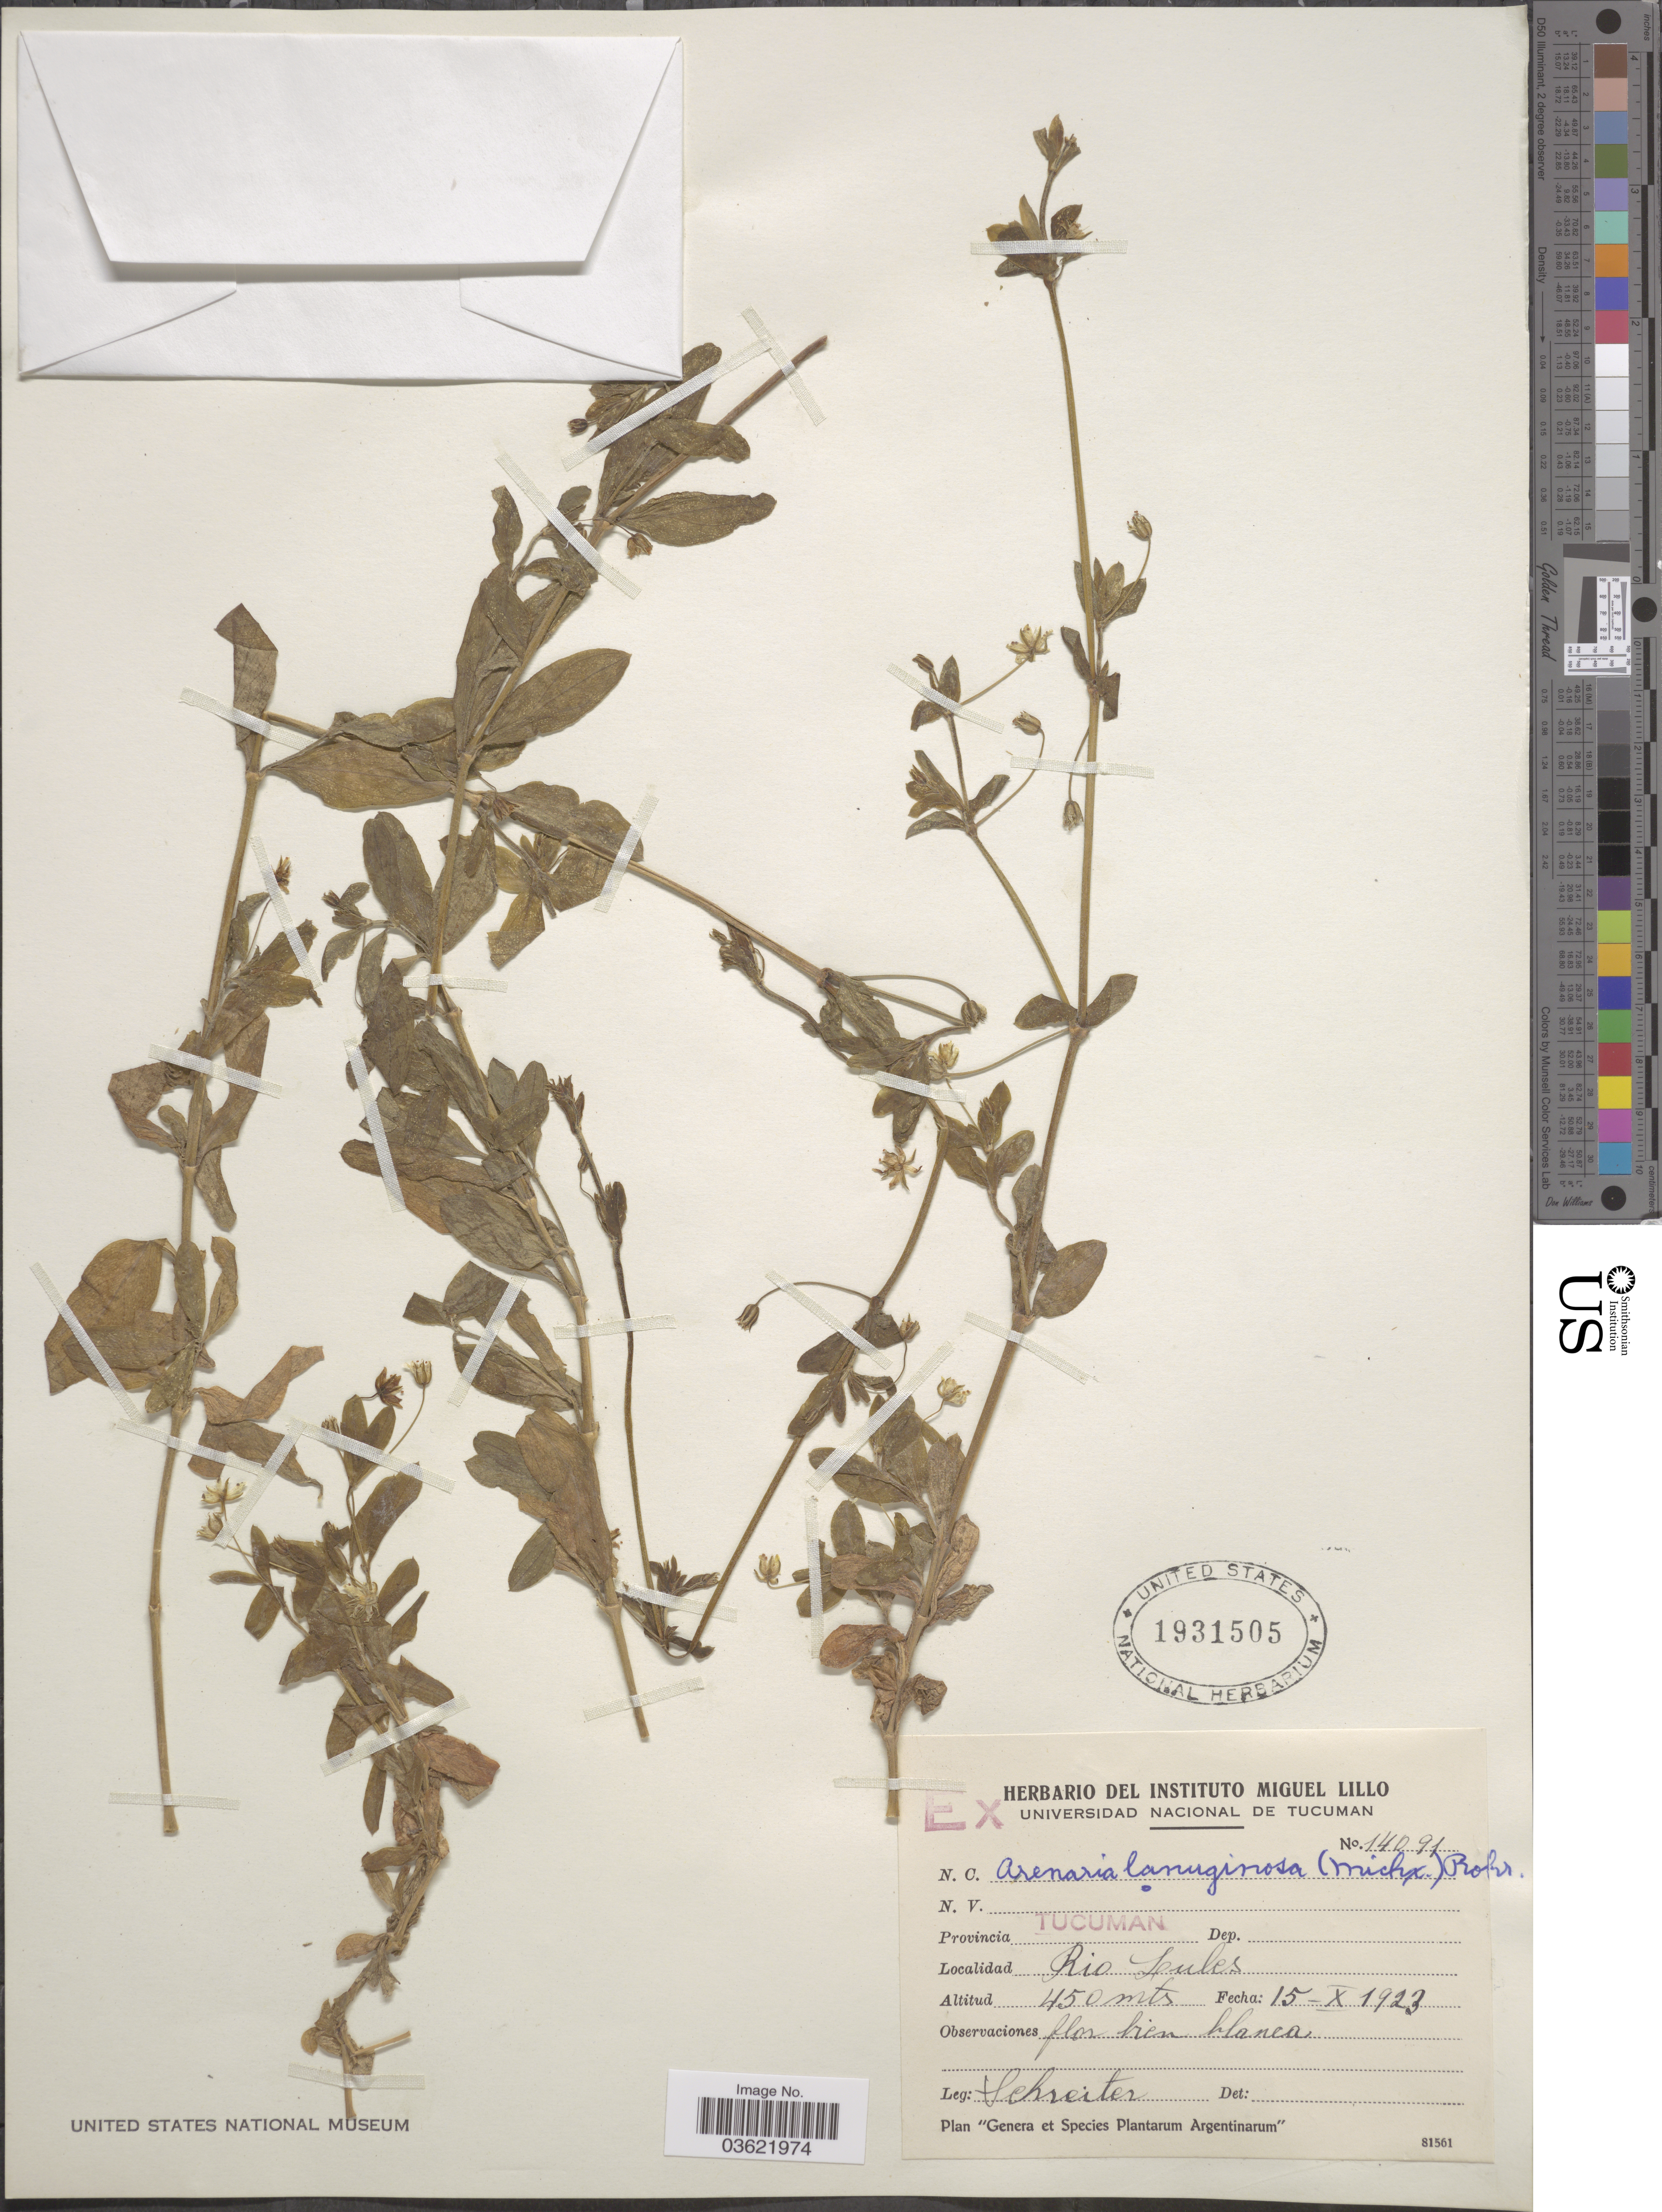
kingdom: Plantae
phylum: Tracheophyta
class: Magnoliopsida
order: Caryophyllales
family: Caryophyllaceae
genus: Arenaria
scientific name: Arenaria lanuginosa var. megalantha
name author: Rohrb.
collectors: -. Schreiter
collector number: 14091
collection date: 1923-10-15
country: Argentina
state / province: Tucuman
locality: Rio Jules.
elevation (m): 450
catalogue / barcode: US 1931505